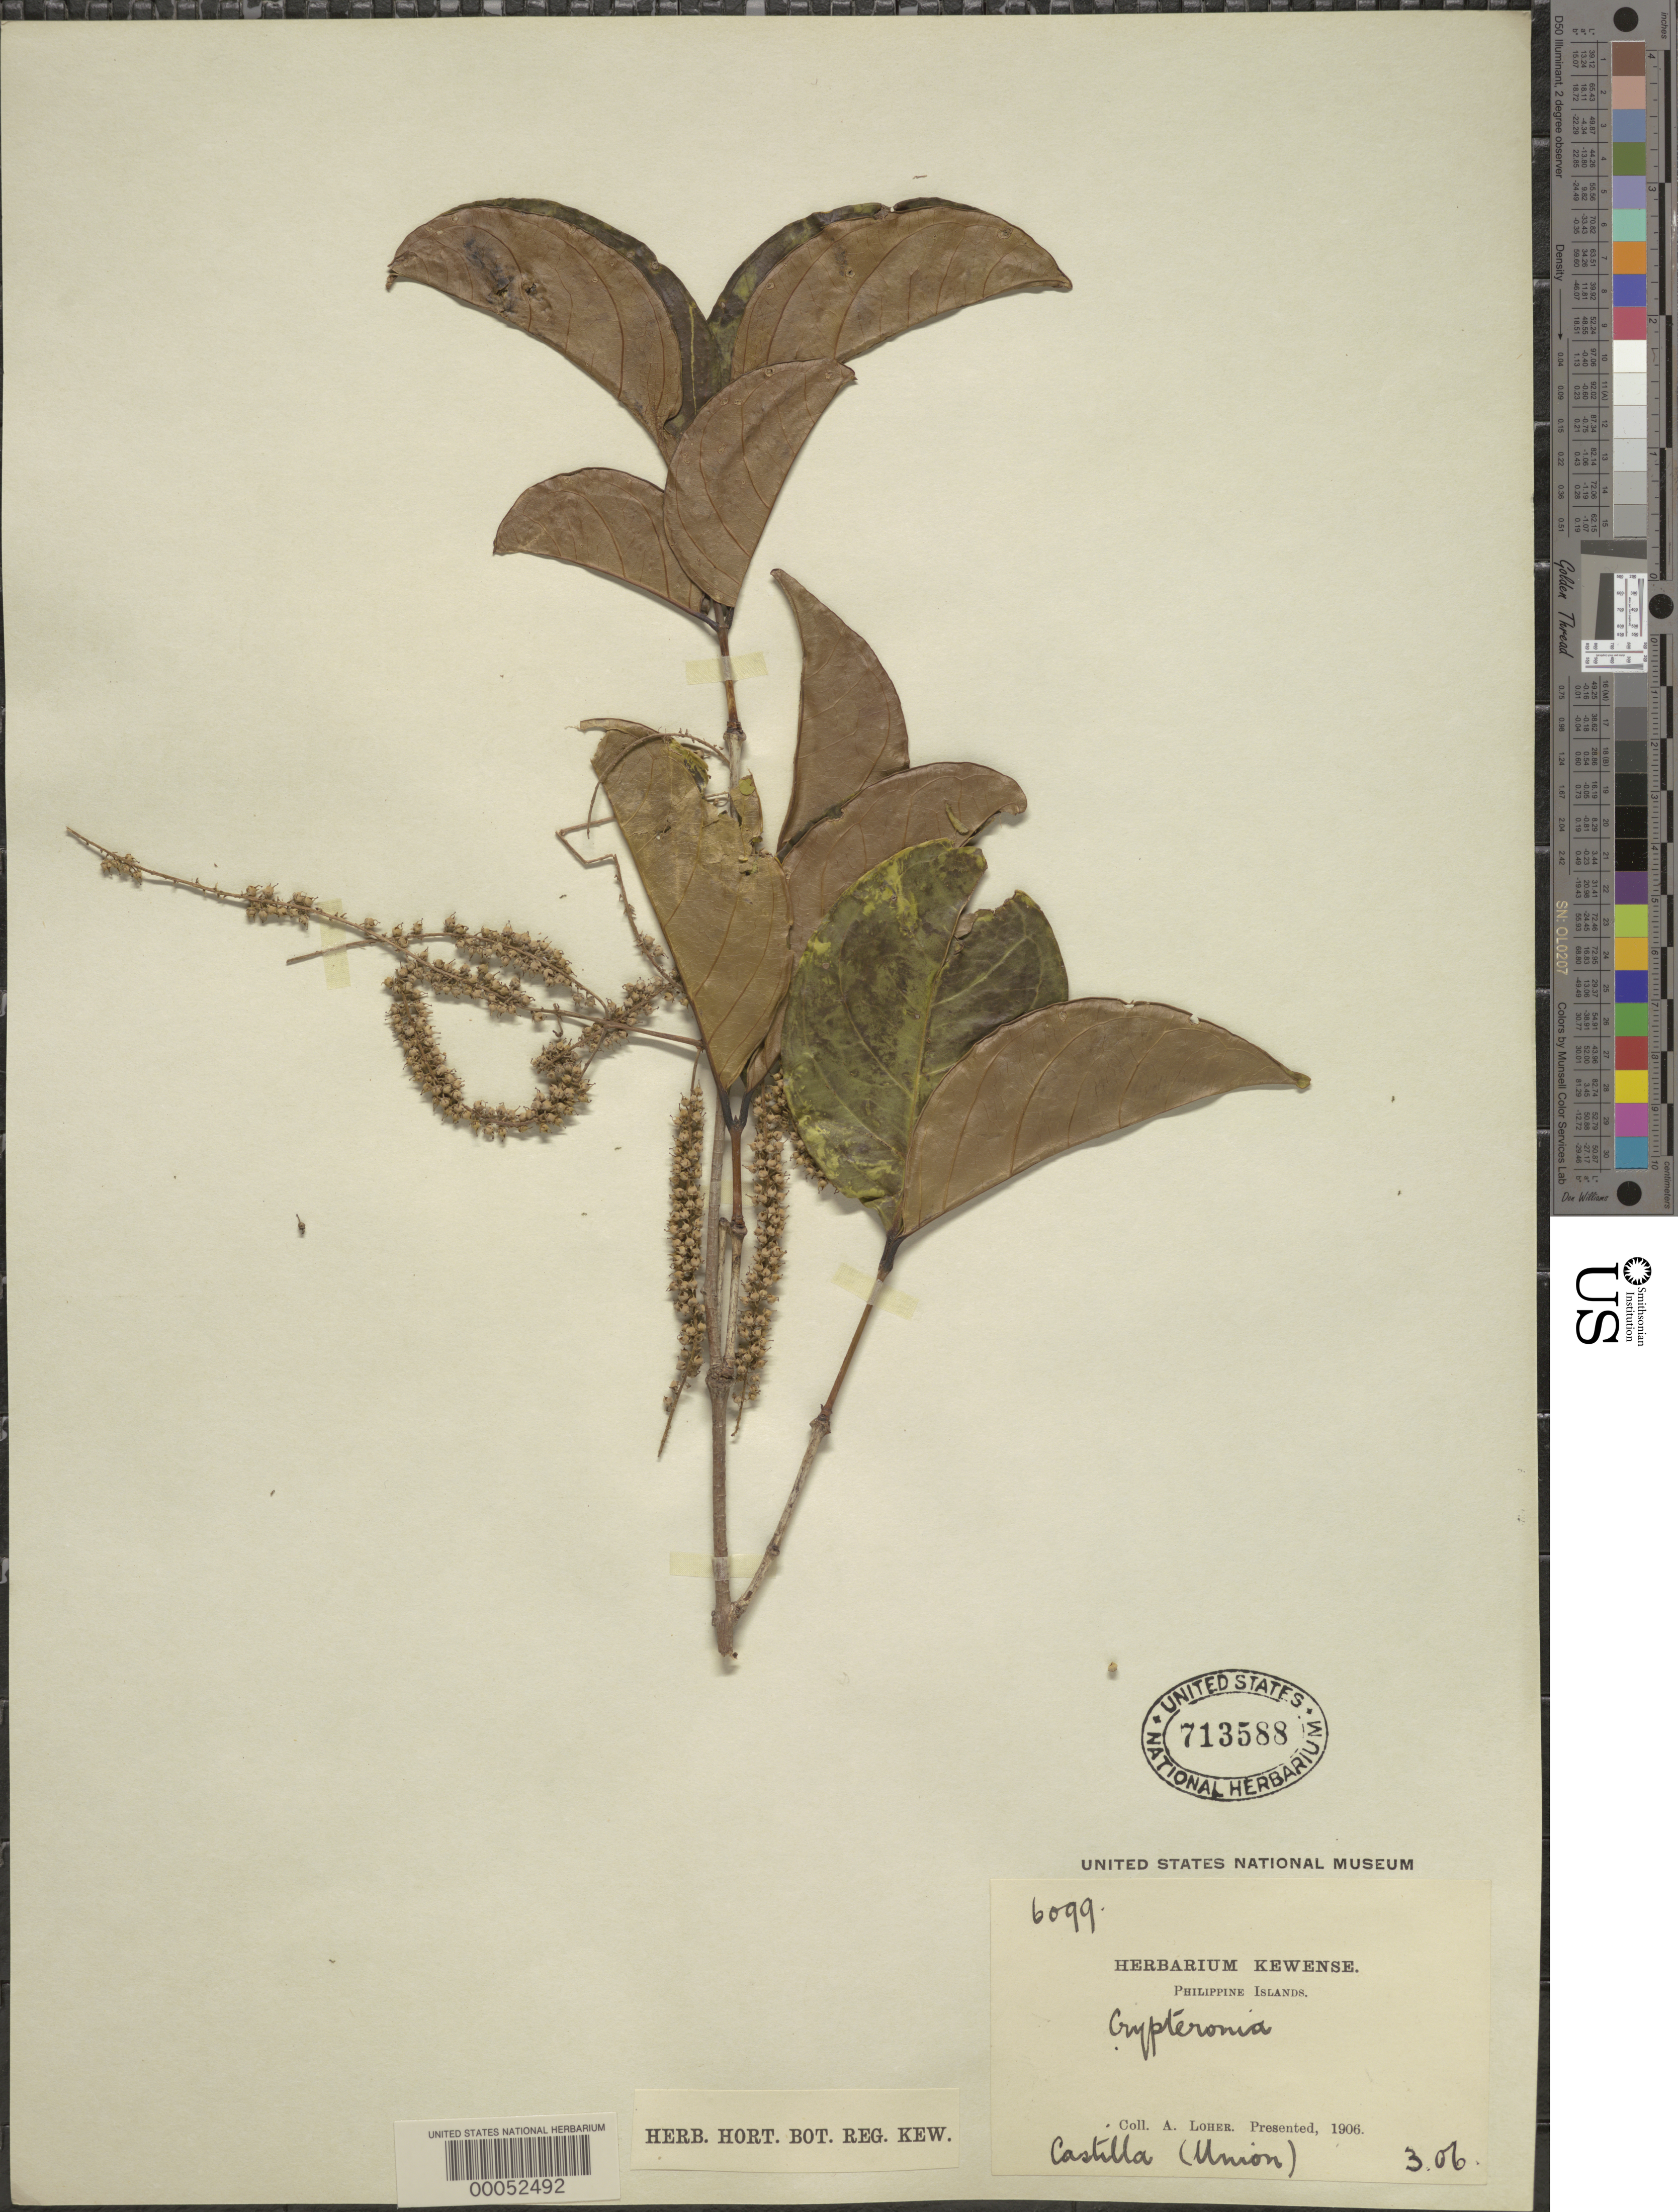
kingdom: Plantae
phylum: Tracheophyta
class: Magnoliopsida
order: Myrtales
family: Crypteroniaceae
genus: Crypteronia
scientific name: Crypteronia paniculata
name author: Blume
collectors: A. Loher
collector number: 6099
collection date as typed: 03 Jun 1906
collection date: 1906-06-03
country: Philippines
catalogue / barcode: US 713588